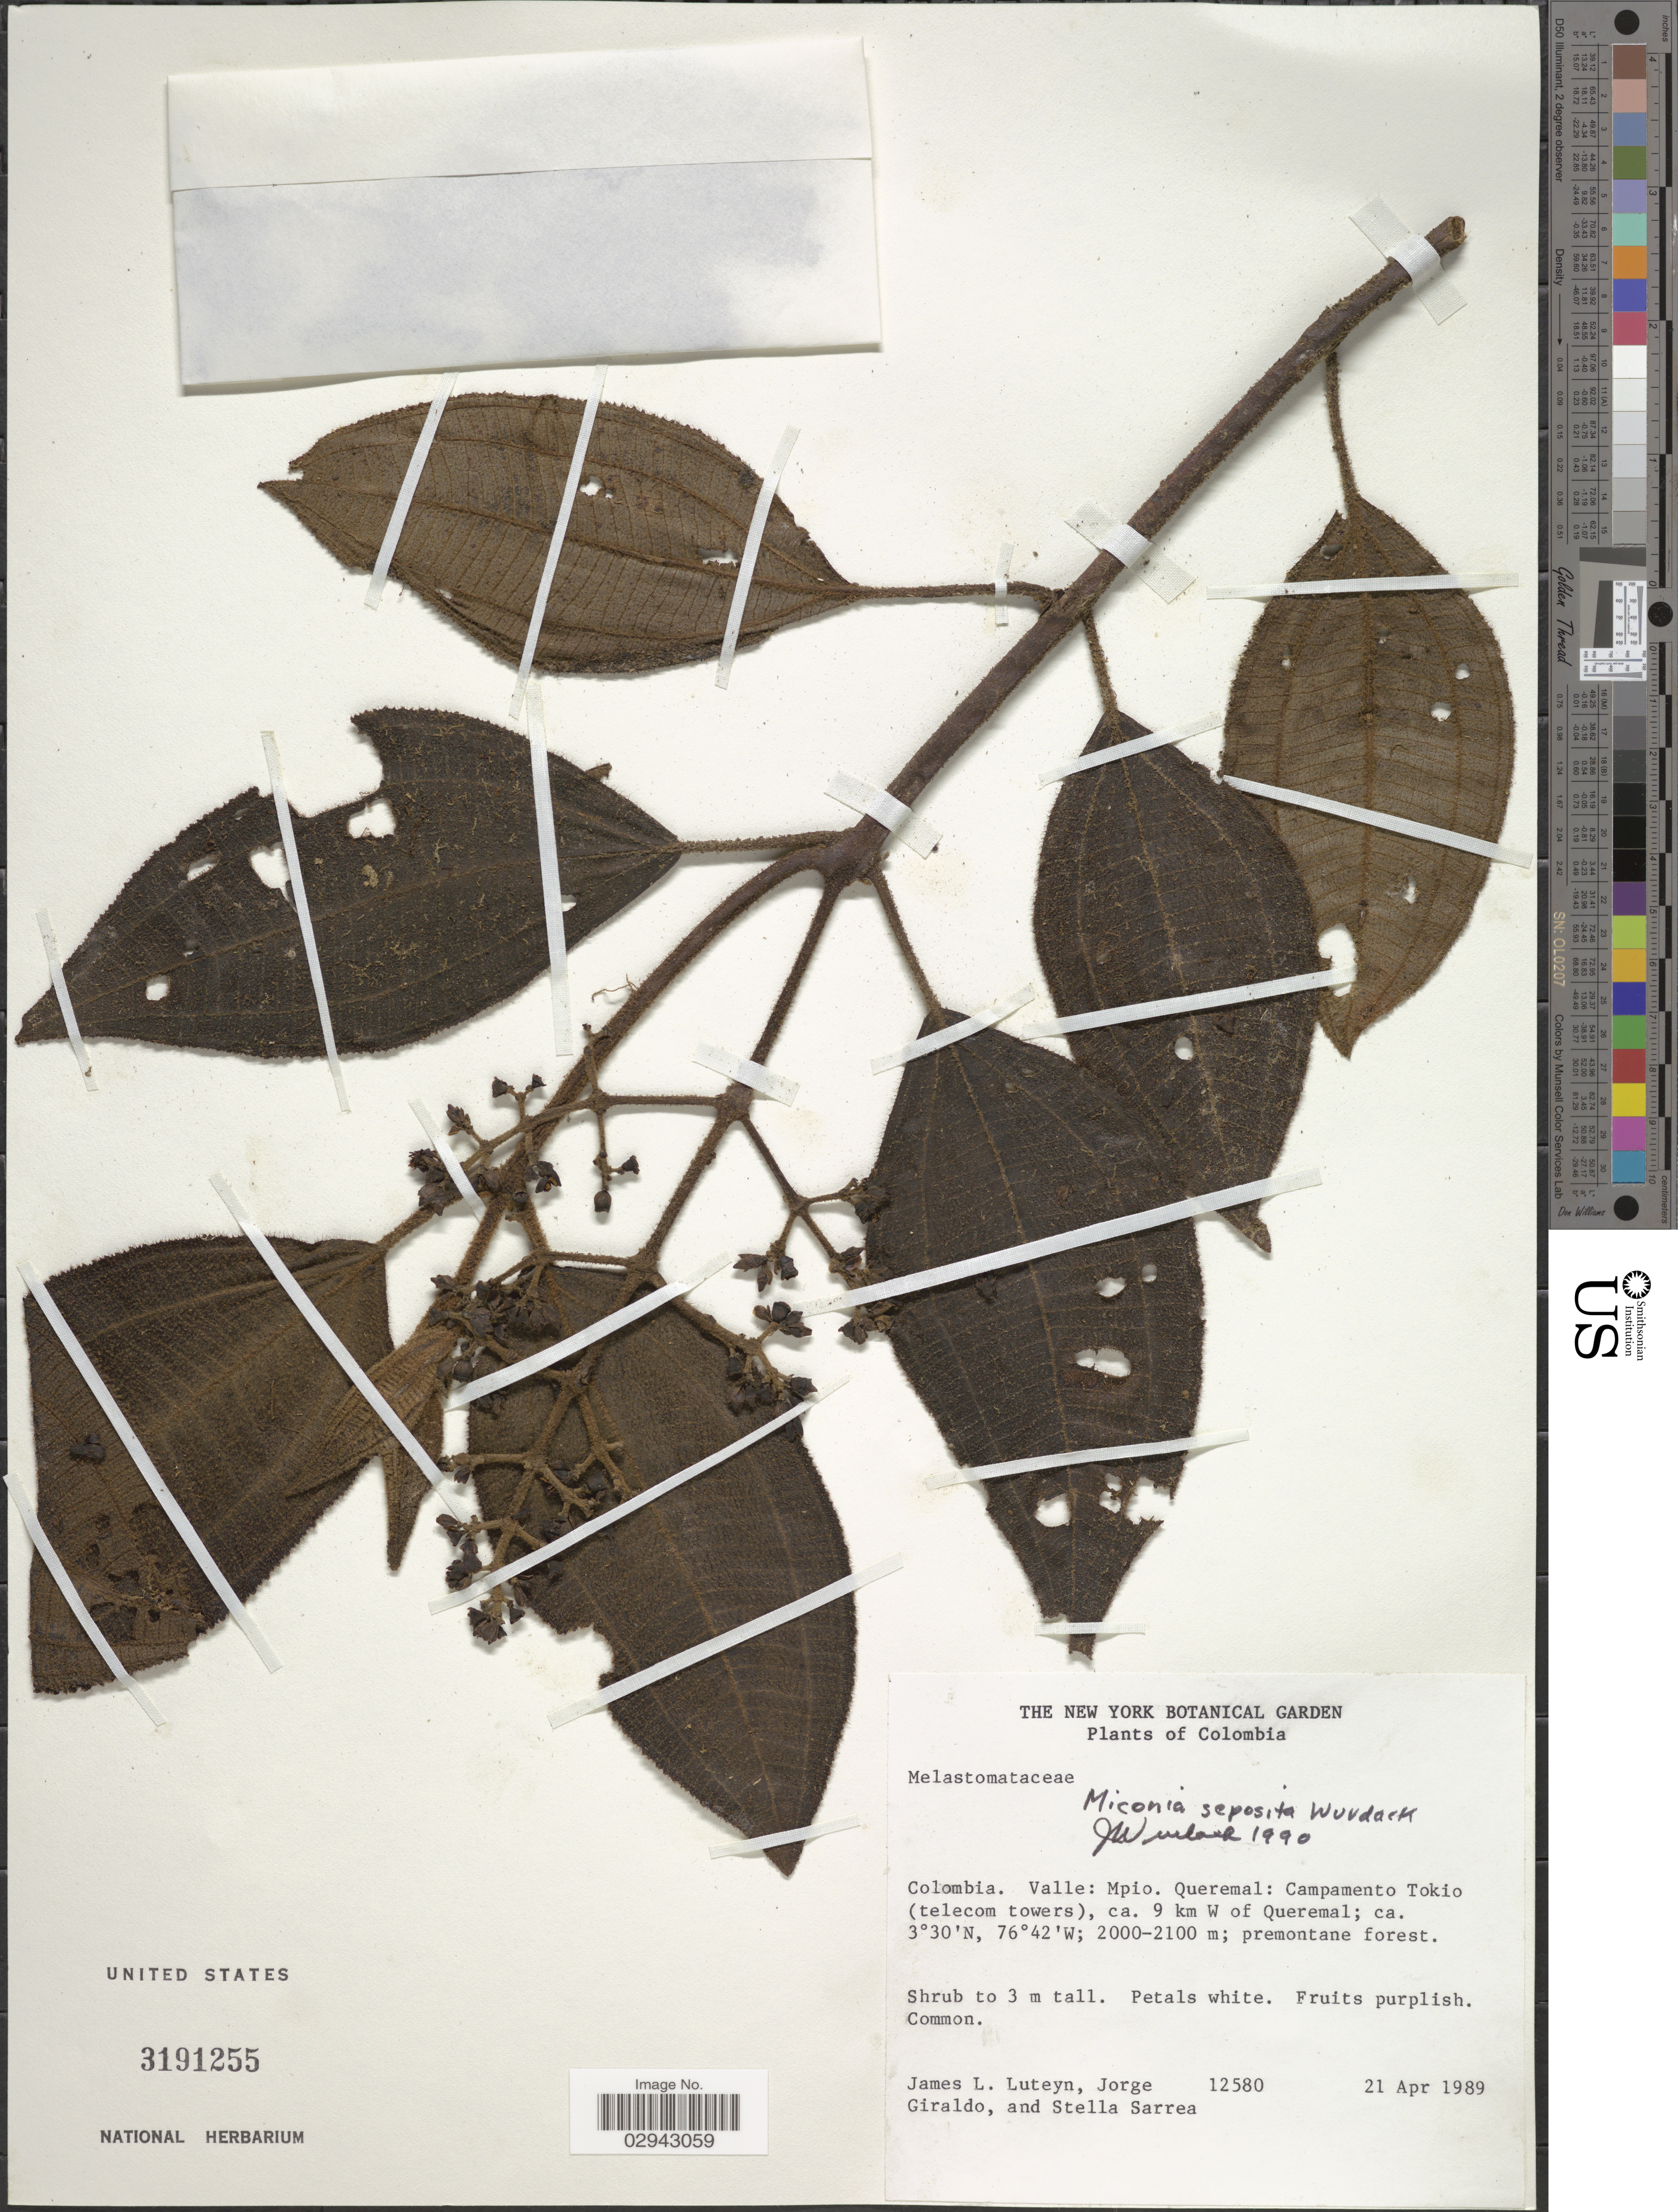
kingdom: Plantae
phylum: Tracheophyta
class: Magnoliopsida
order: Myrtales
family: Melastomataceae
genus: Miconia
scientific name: Miconia seposita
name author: Wurdack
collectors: J. Luteyn, J. Giraldo & S. Sarrea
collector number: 12580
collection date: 1989-04-21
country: Colombia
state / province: Valle del Cauca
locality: Valle: Mpio. Queremal: Campamento Tokio (telecom towers), ca. 9 km W of Queremal.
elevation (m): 2000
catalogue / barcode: US 3191255